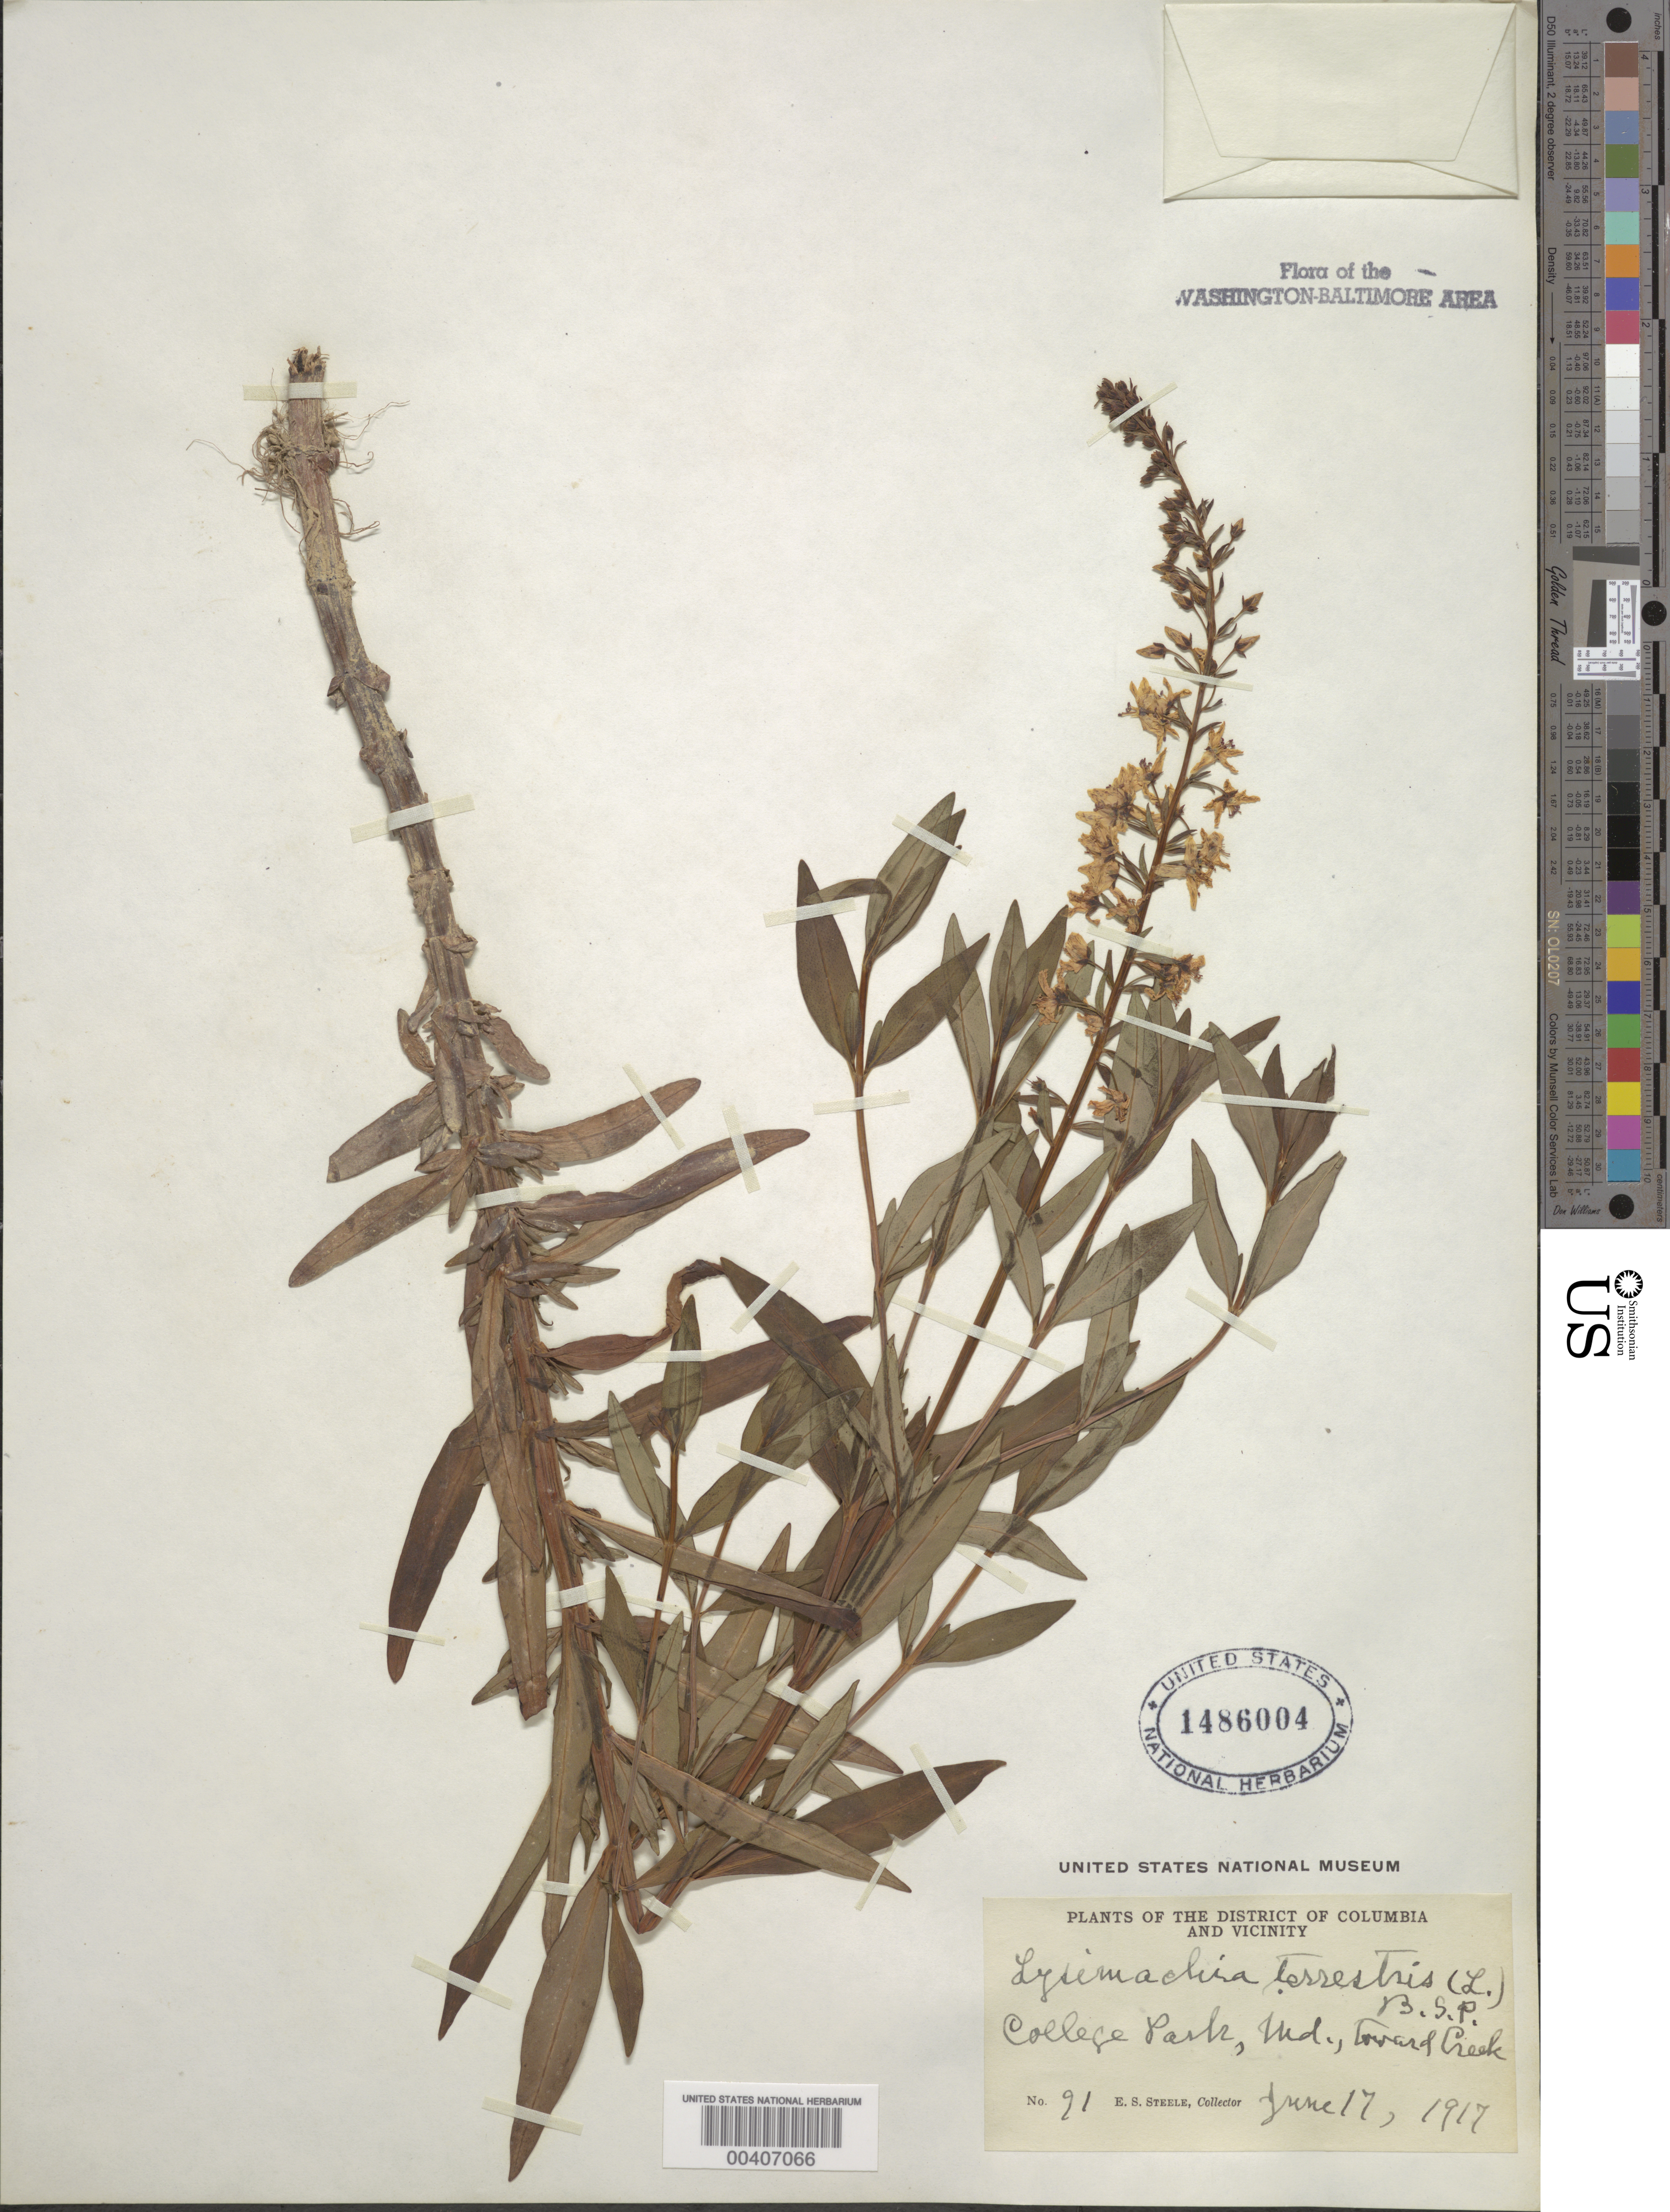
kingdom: Plantae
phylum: Tracheophyta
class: Magnoliopsida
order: Ericales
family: Primulaceae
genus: Lysimachia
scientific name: Lysimachia terrestris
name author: (L.) Britton, Stearns & Poggenb.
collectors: E. Steele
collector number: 91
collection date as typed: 17 Jun 1917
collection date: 1917-06-17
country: United States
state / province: Maryland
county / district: Prince George's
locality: College Park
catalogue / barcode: US 1486004